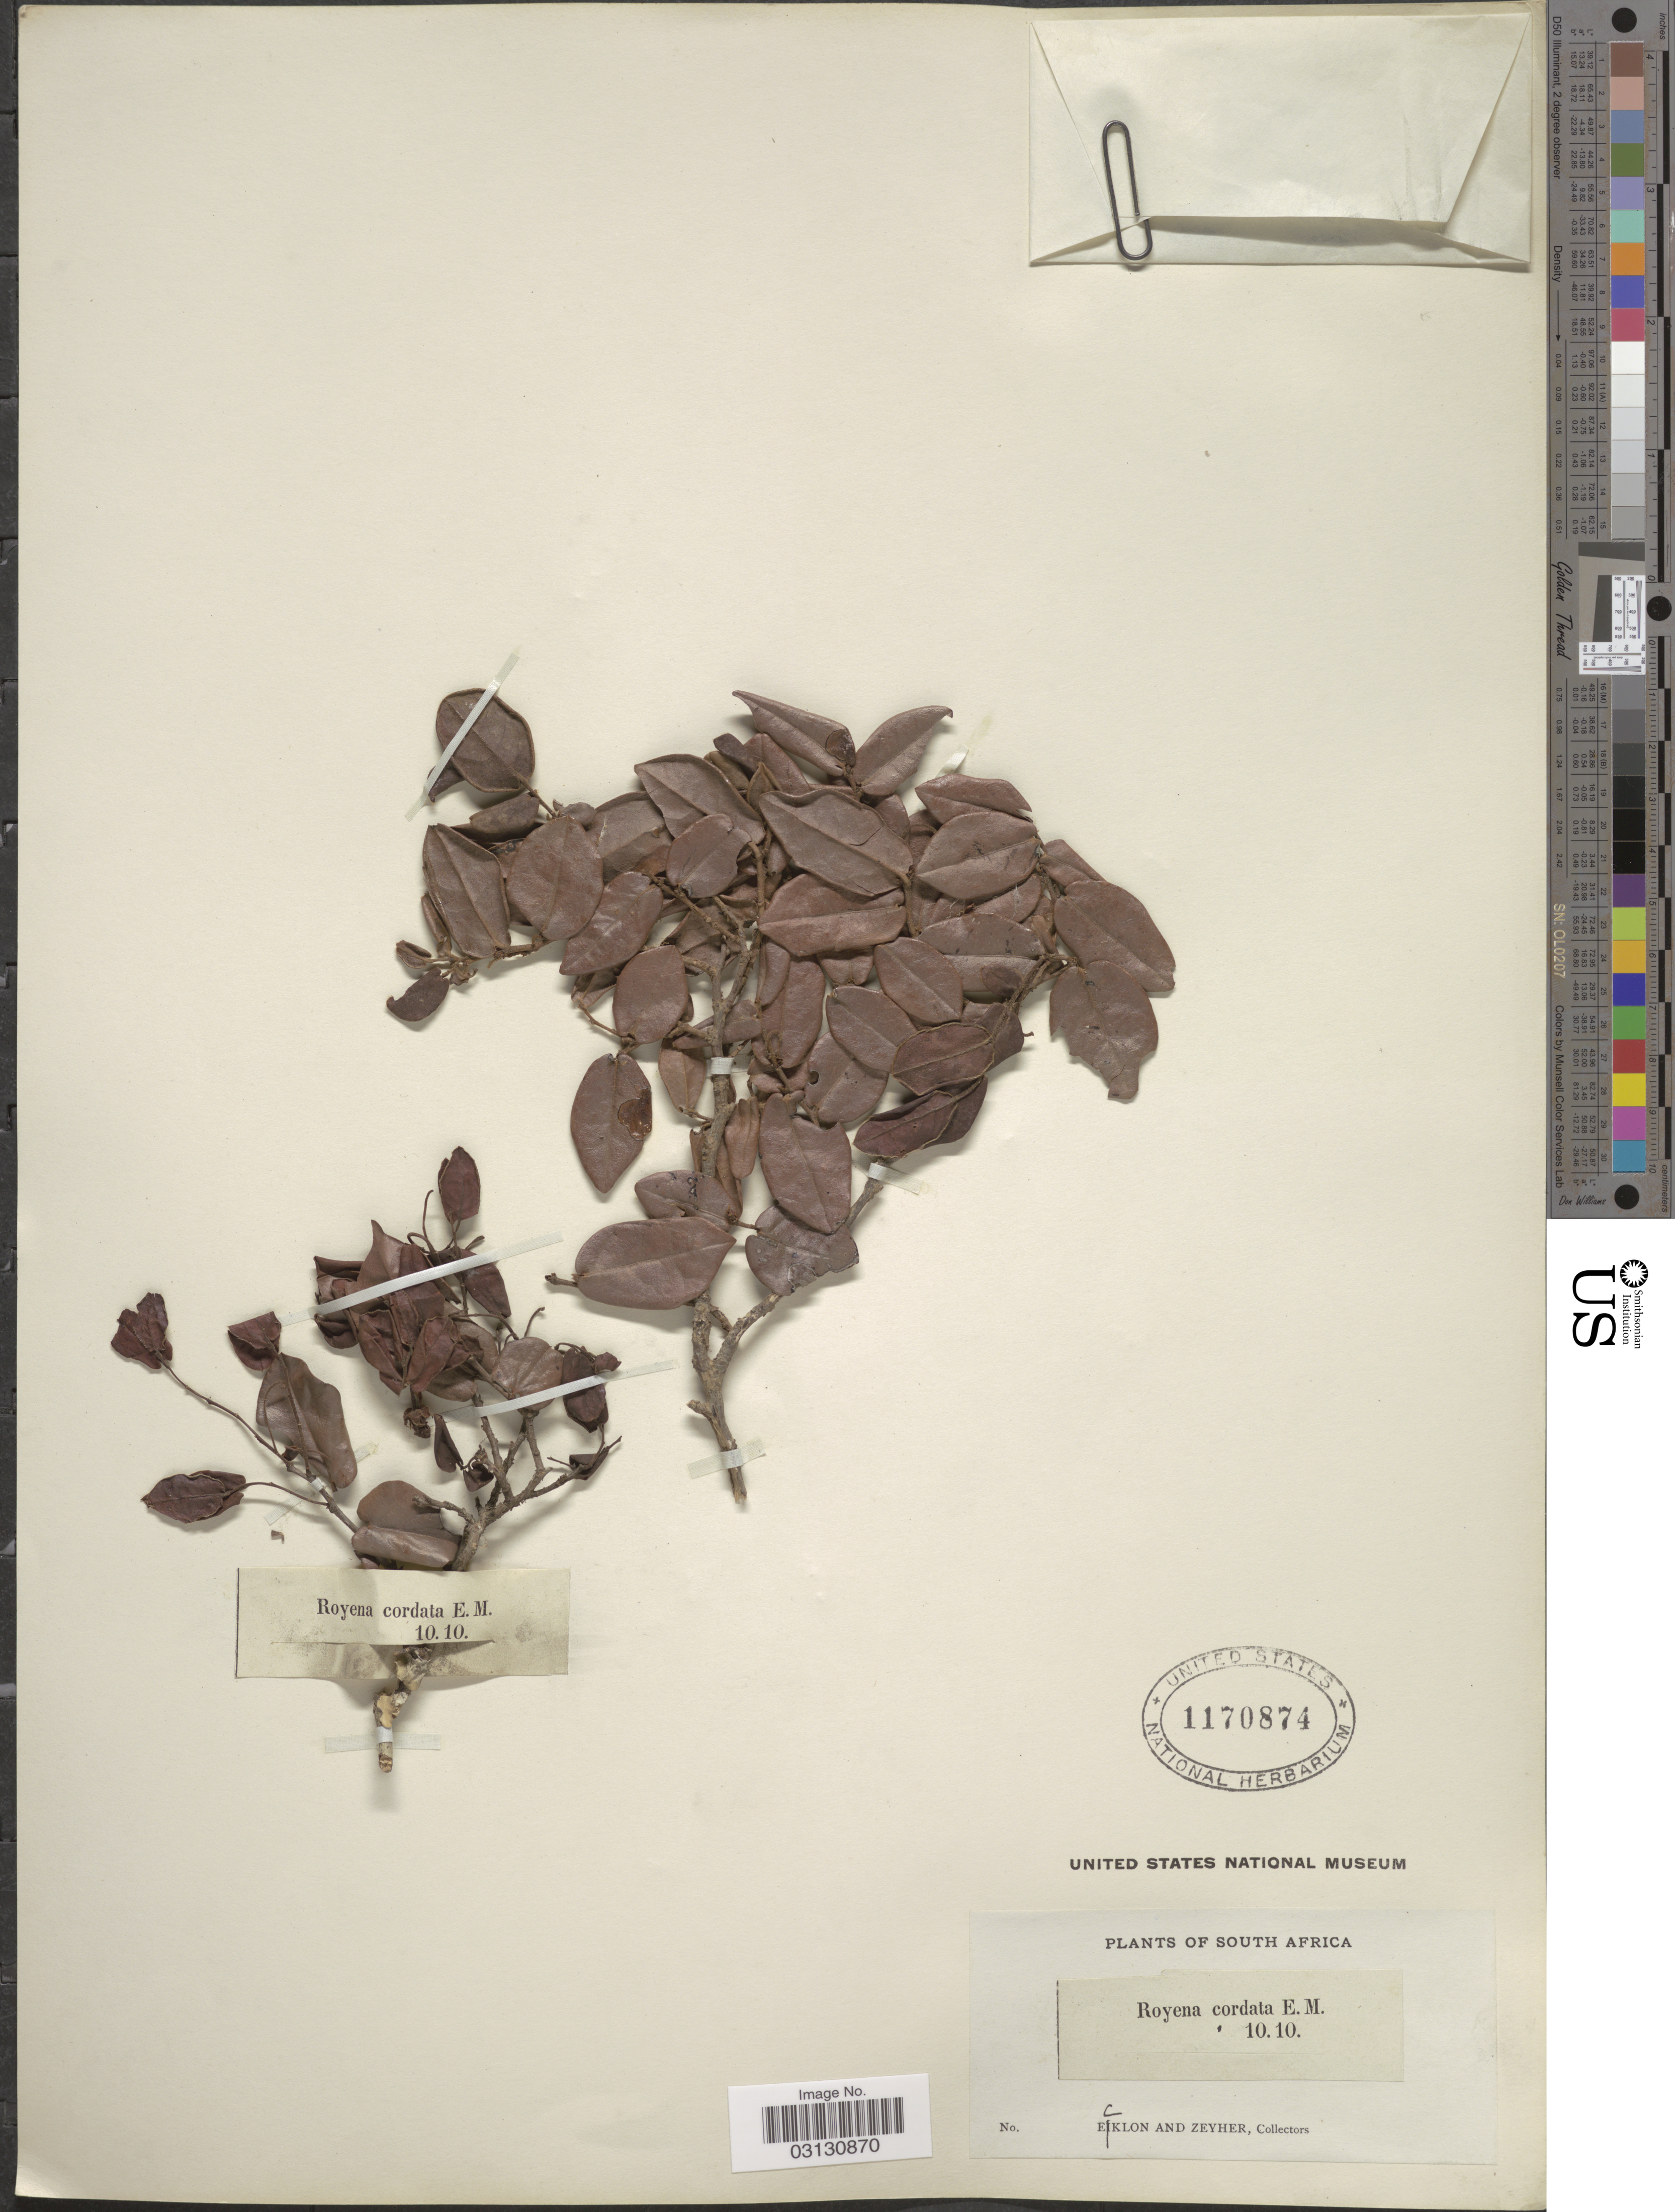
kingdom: Plantae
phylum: Tracheophyta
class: Magnoliopsida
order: Ericales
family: Ebenaceae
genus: Royena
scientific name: Royena cordata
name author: E. Mey. ex A. DC.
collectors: -. Ecklon & -. Zeyher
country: South Africa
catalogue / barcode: US 1170874